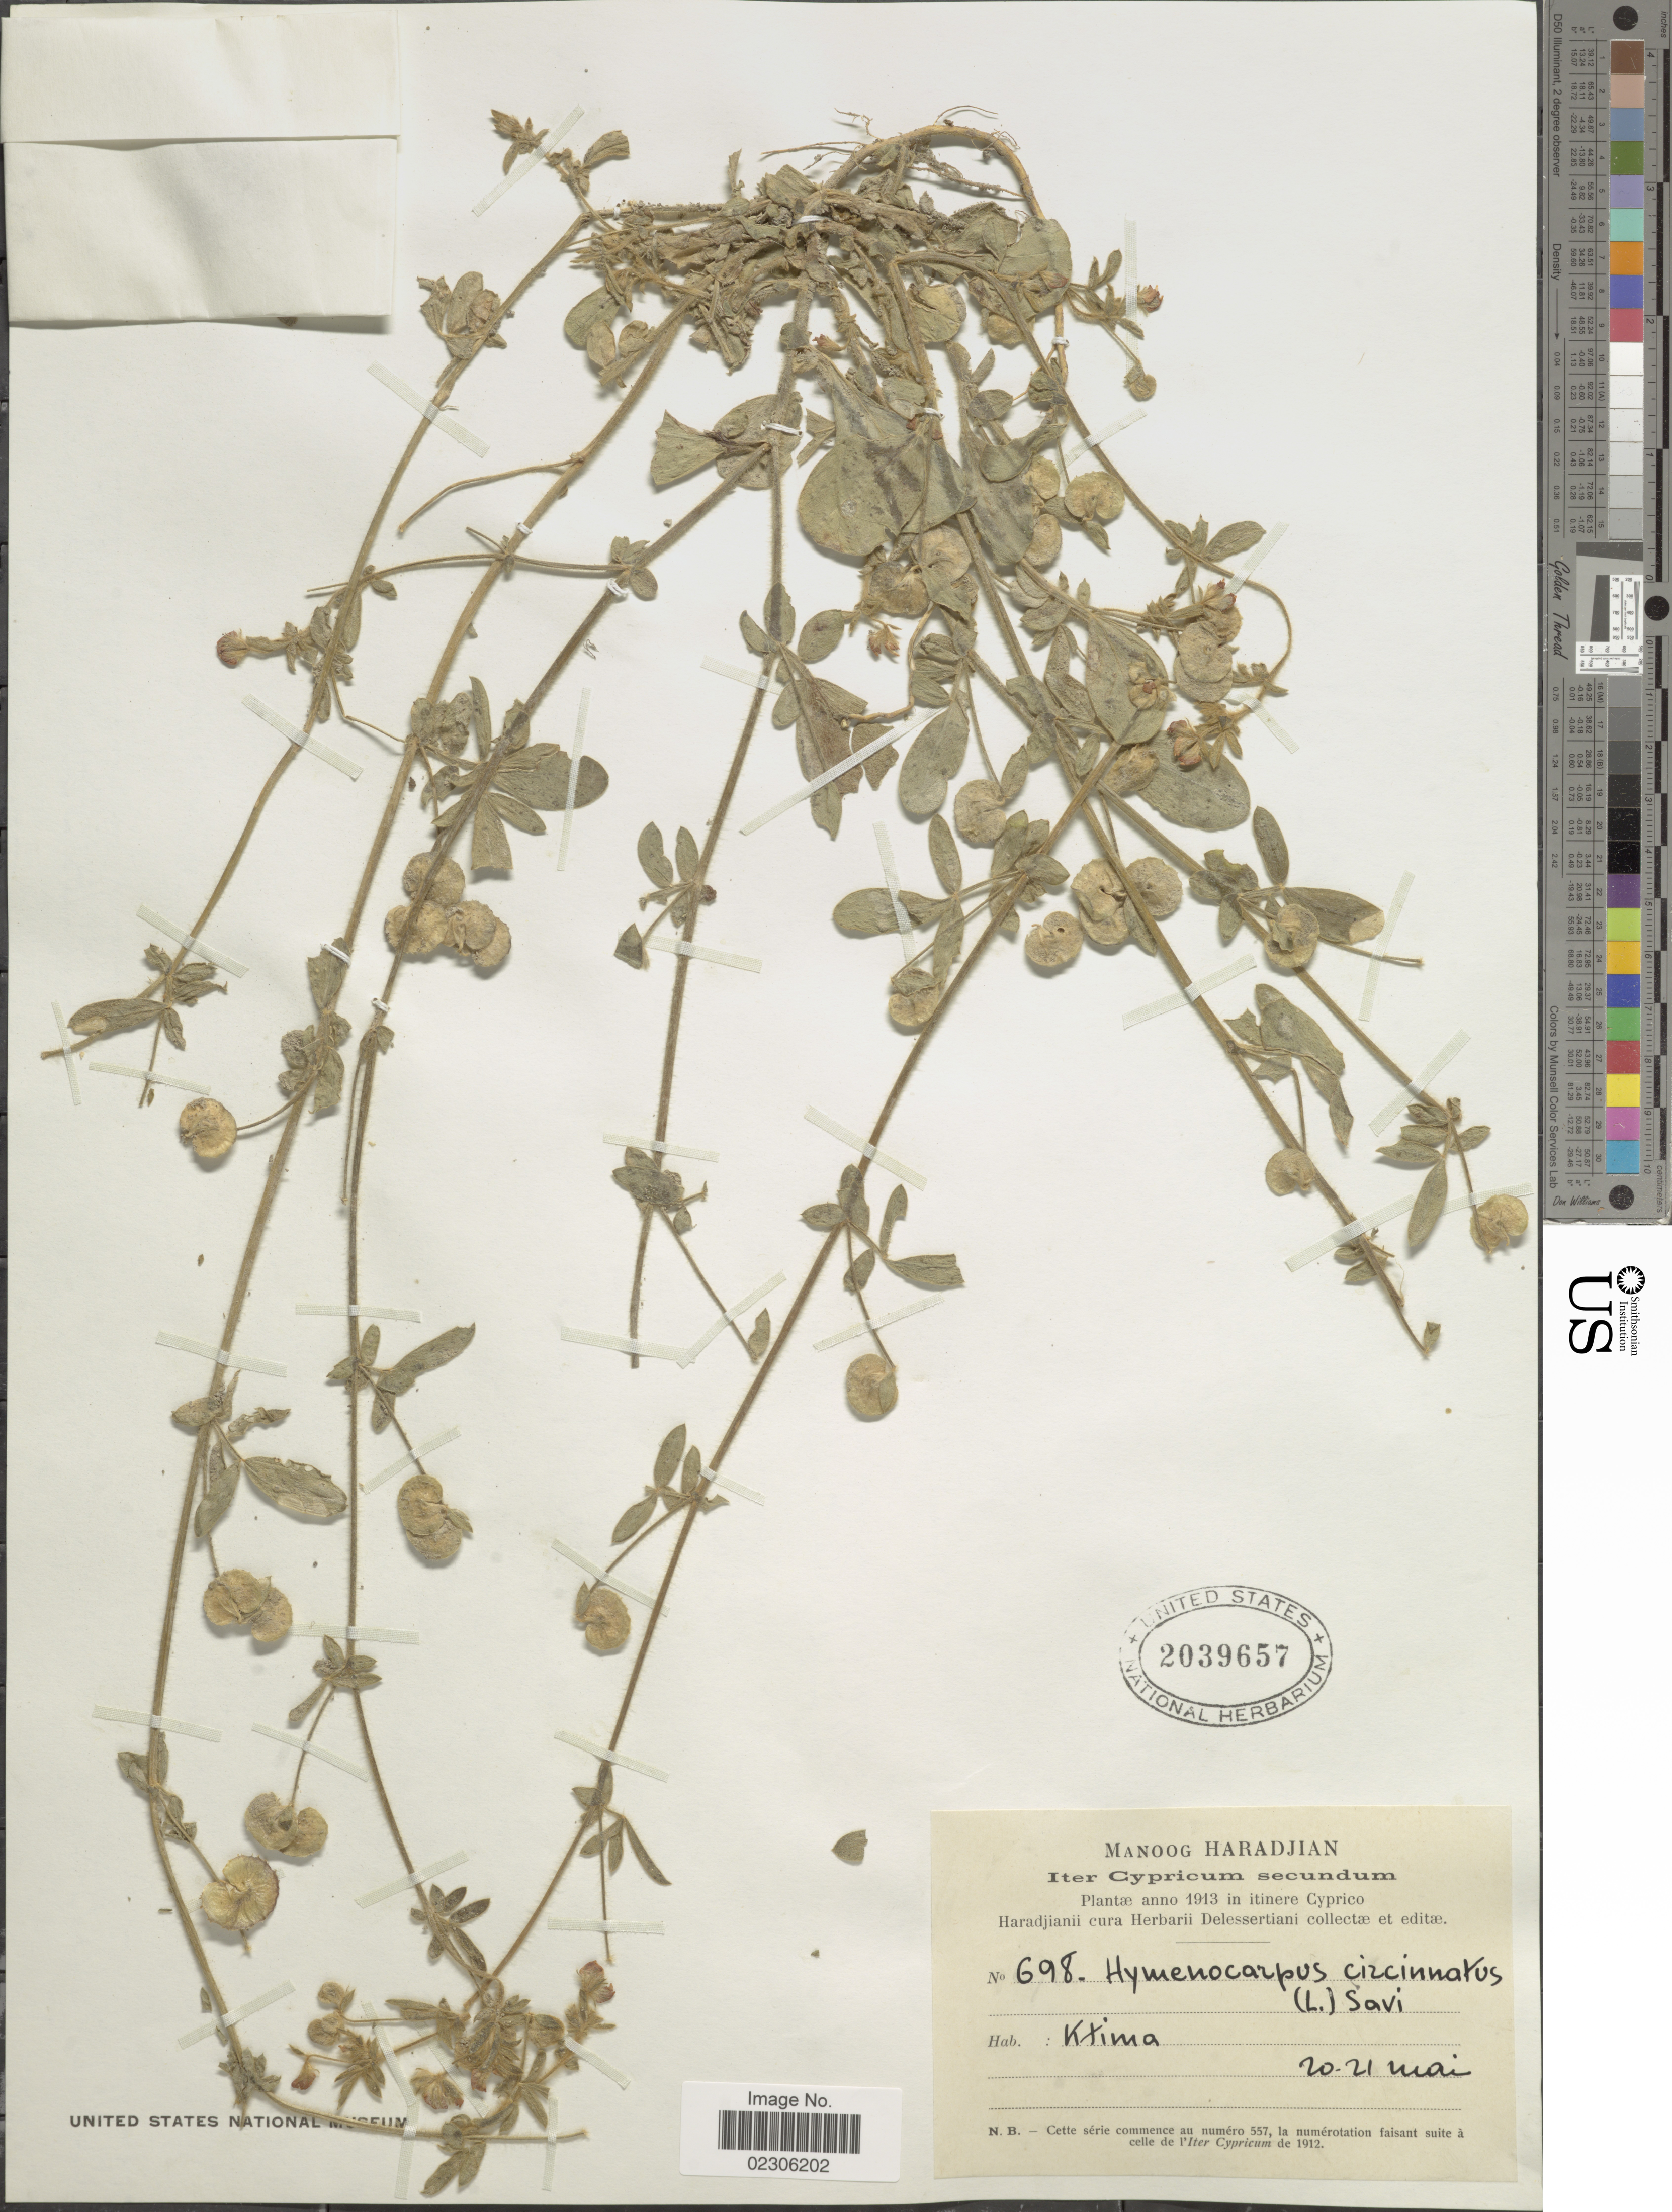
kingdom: Plantae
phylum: Tracheophyta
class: Magnoliopsida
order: Fabales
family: Fabaceae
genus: Hymenocarpos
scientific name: Hymenocarpos circinnatus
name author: (L.) Savi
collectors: M. Haradjian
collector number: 698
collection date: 1913-05-20/1913-05-21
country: Cyprus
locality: Iter Cypricum, secumdum, Ktima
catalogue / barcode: US 2039657